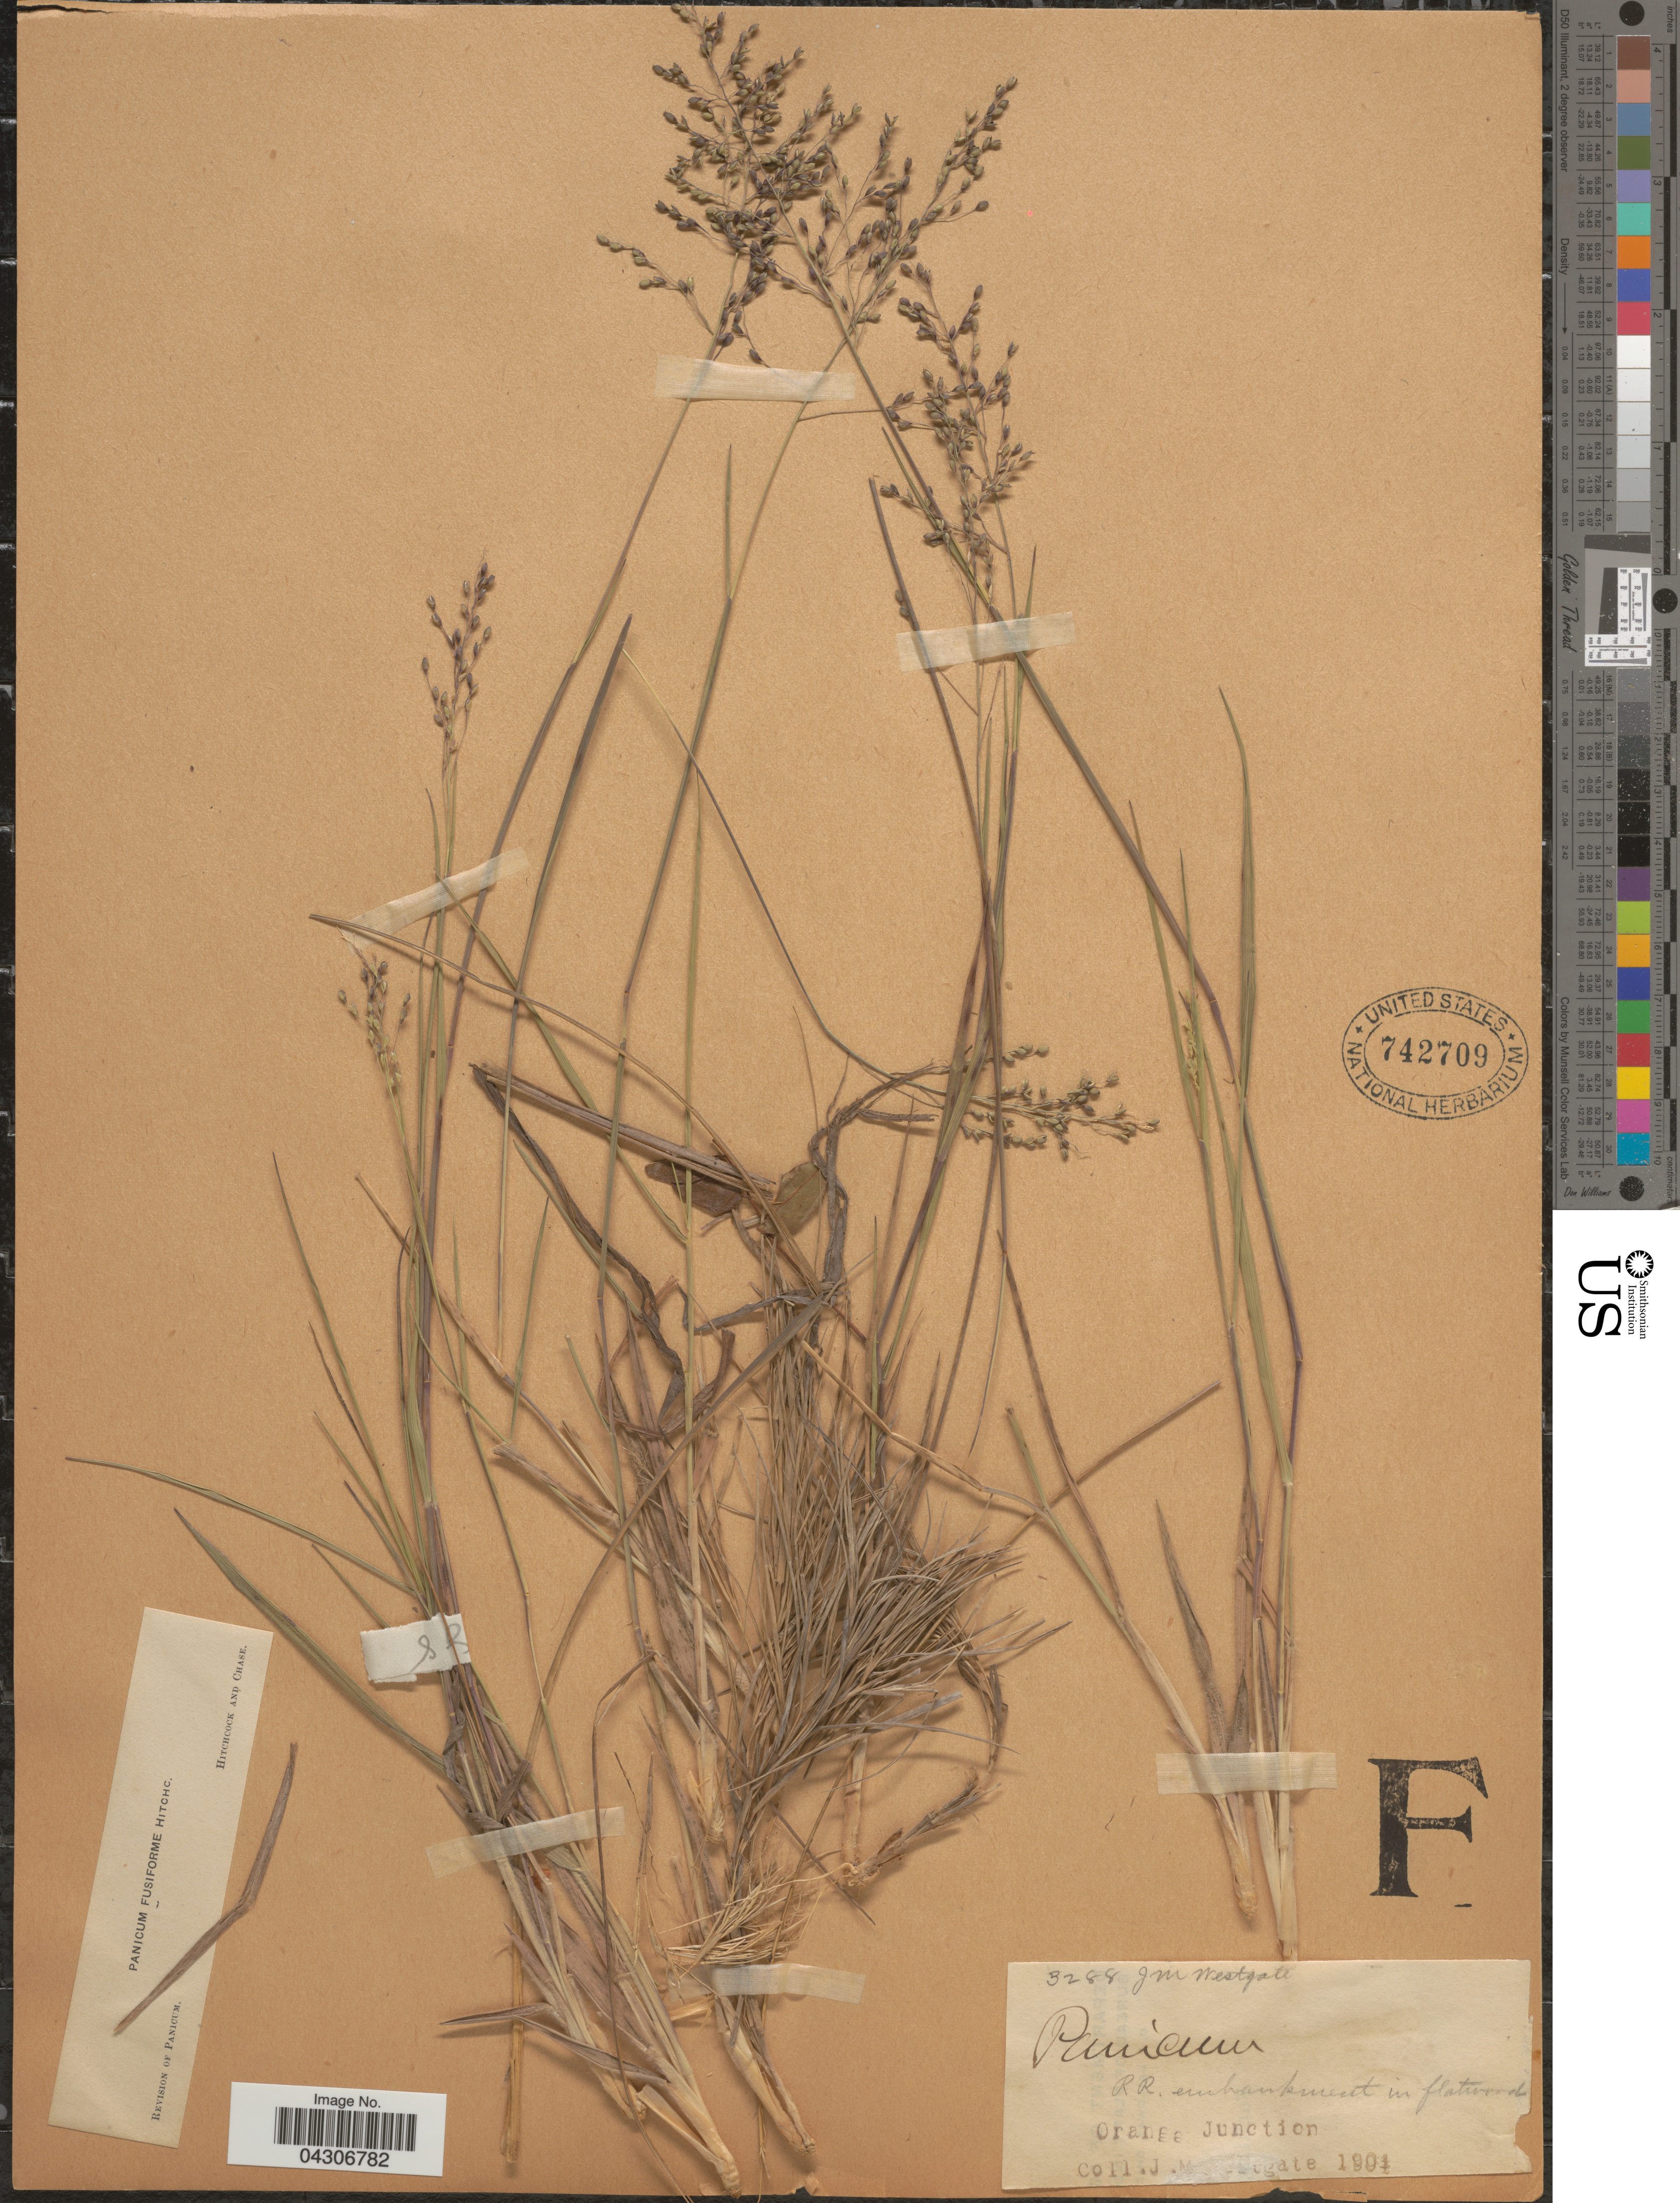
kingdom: Plantae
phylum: Tracheophyta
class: Liliopsida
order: Poales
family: Poaceae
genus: Dichanthelium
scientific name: Dichanthelium aciculare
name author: (Desv. ex Poir.) Gould & C.A. Clark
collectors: J. Westgate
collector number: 3288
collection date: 1904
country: United States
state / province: Florida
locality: Orange Junction.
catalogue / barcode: US 742709